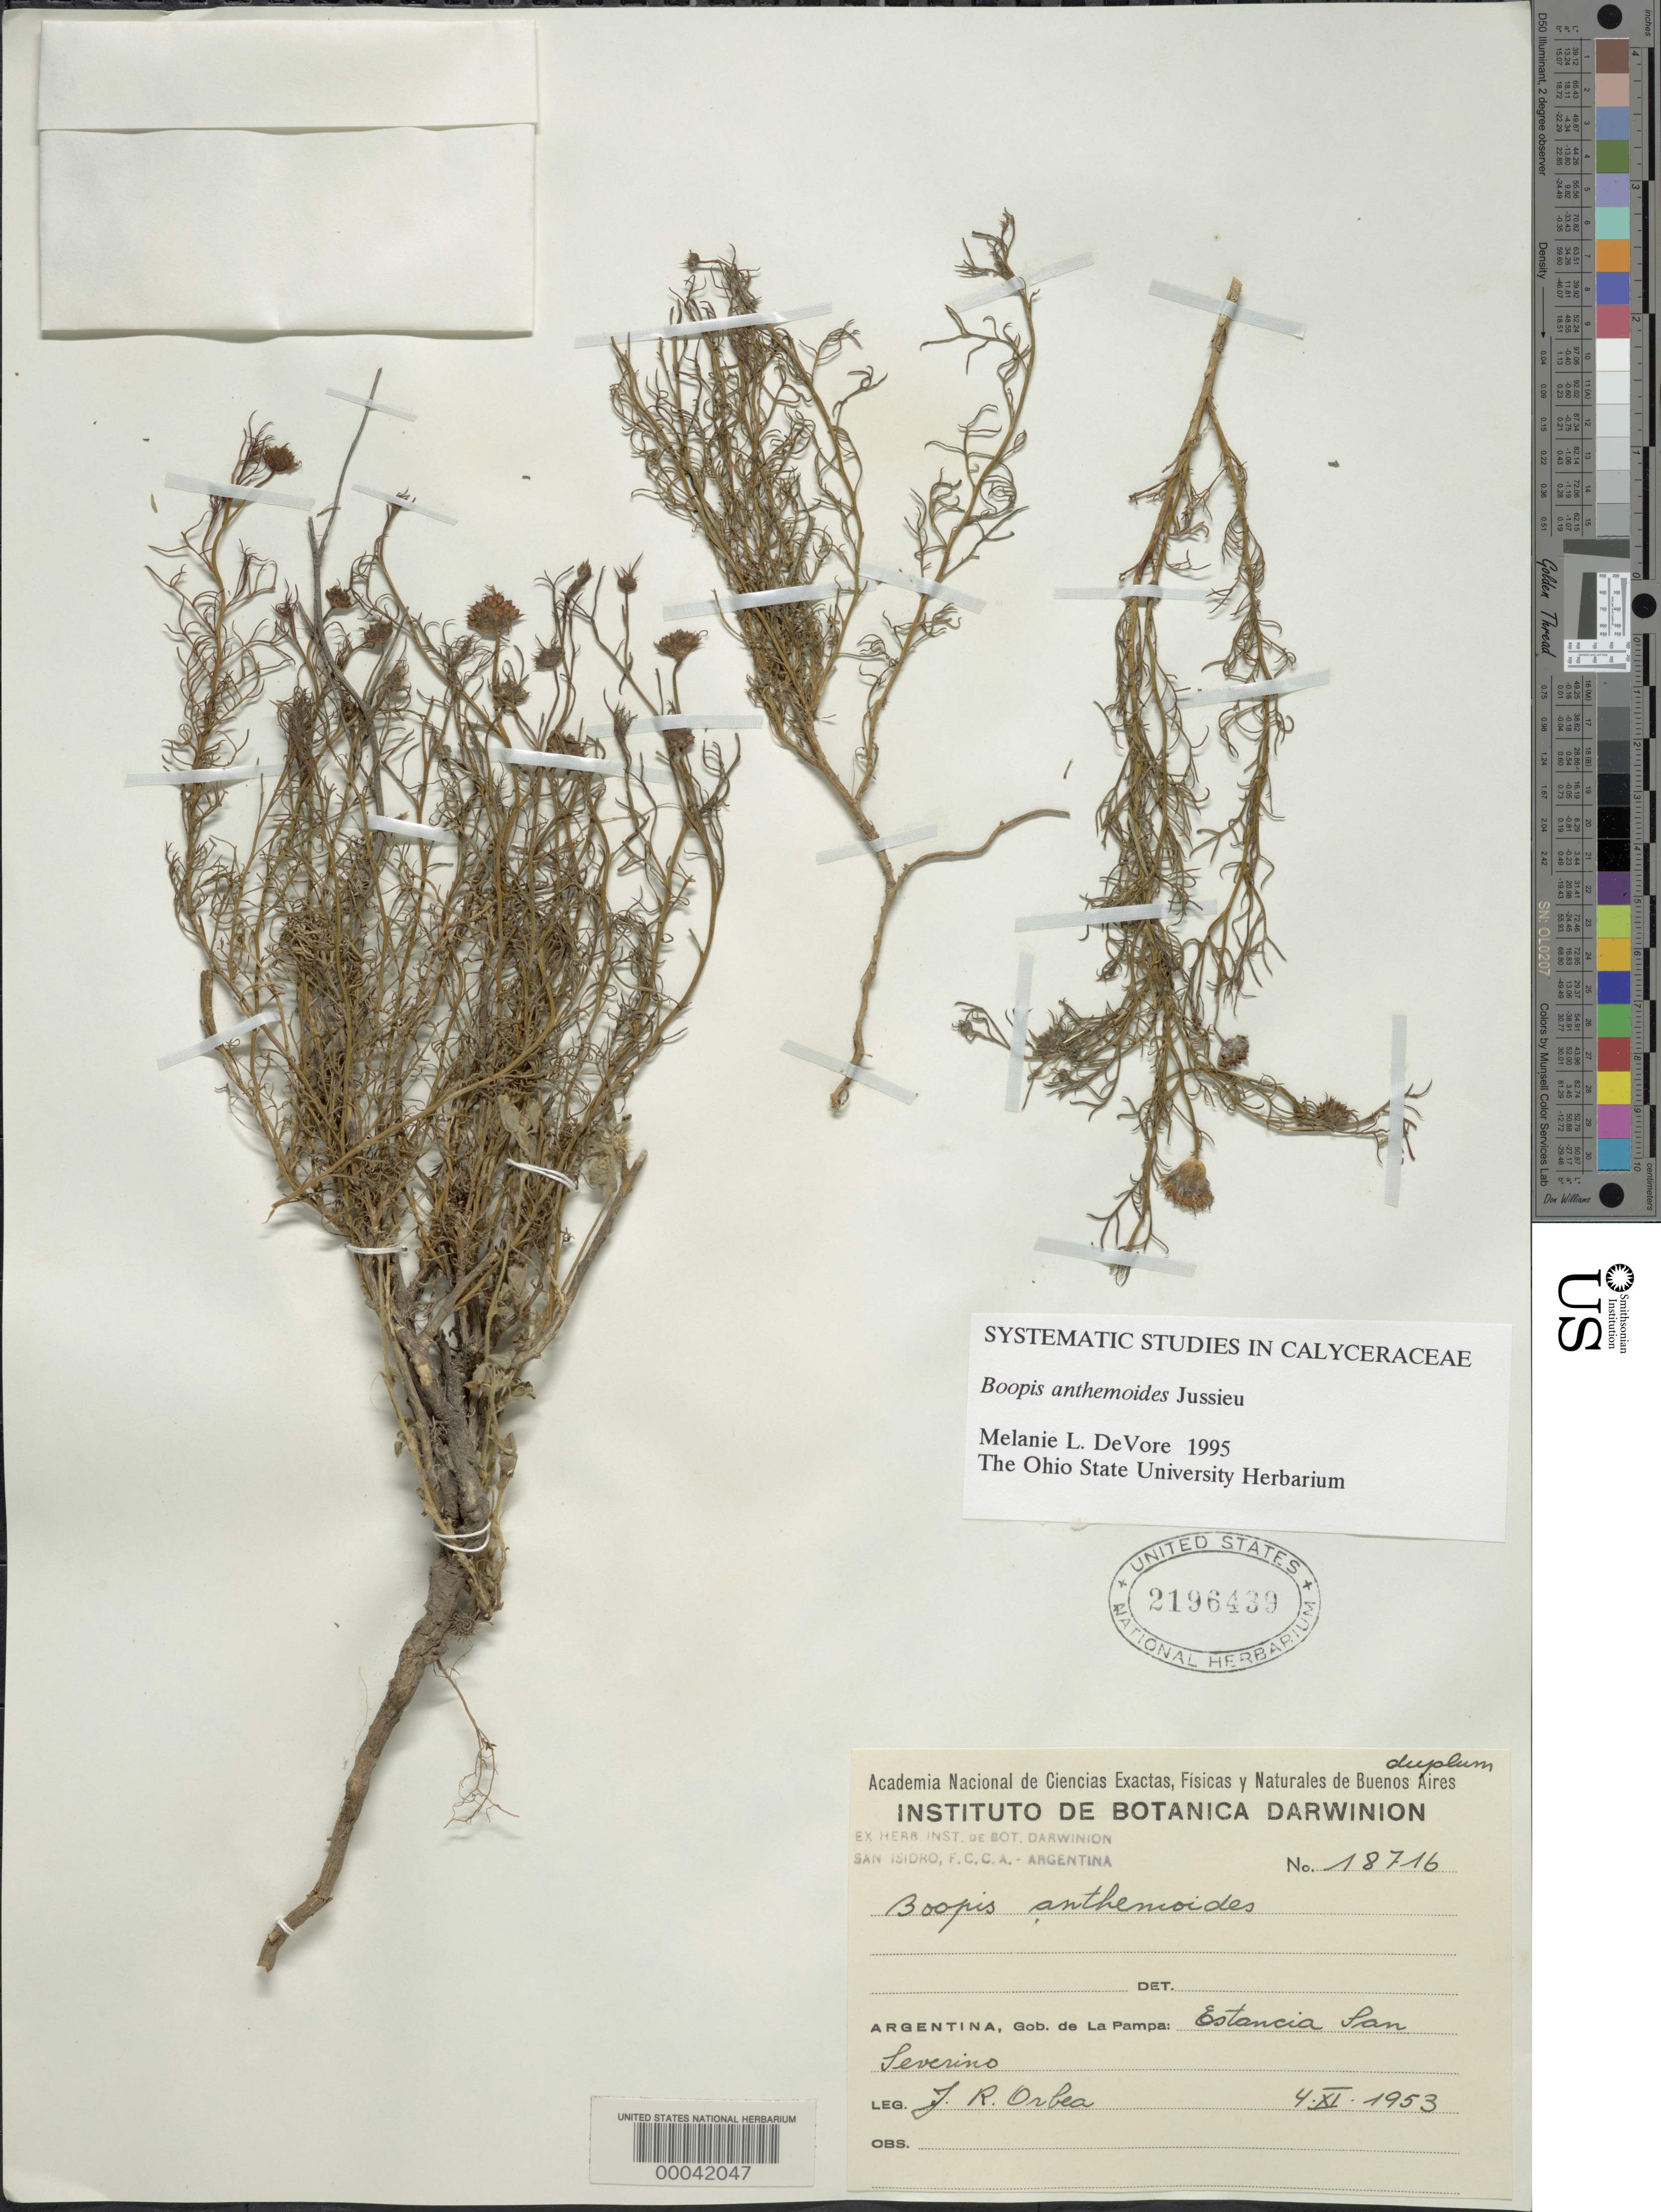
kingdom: Plantae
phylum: Tracheophyta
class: Magnoliopsida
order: Asterales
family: Calyceraceae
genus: Boopis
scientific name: Boopis anthemoides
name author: Juss.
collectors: J. Orbea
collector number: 18716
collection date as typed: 04 Nov 1953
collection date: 1953-11-04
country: Argentina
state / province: Buenos Aires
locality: San Severino, San Isidro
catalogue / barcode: US 2196439